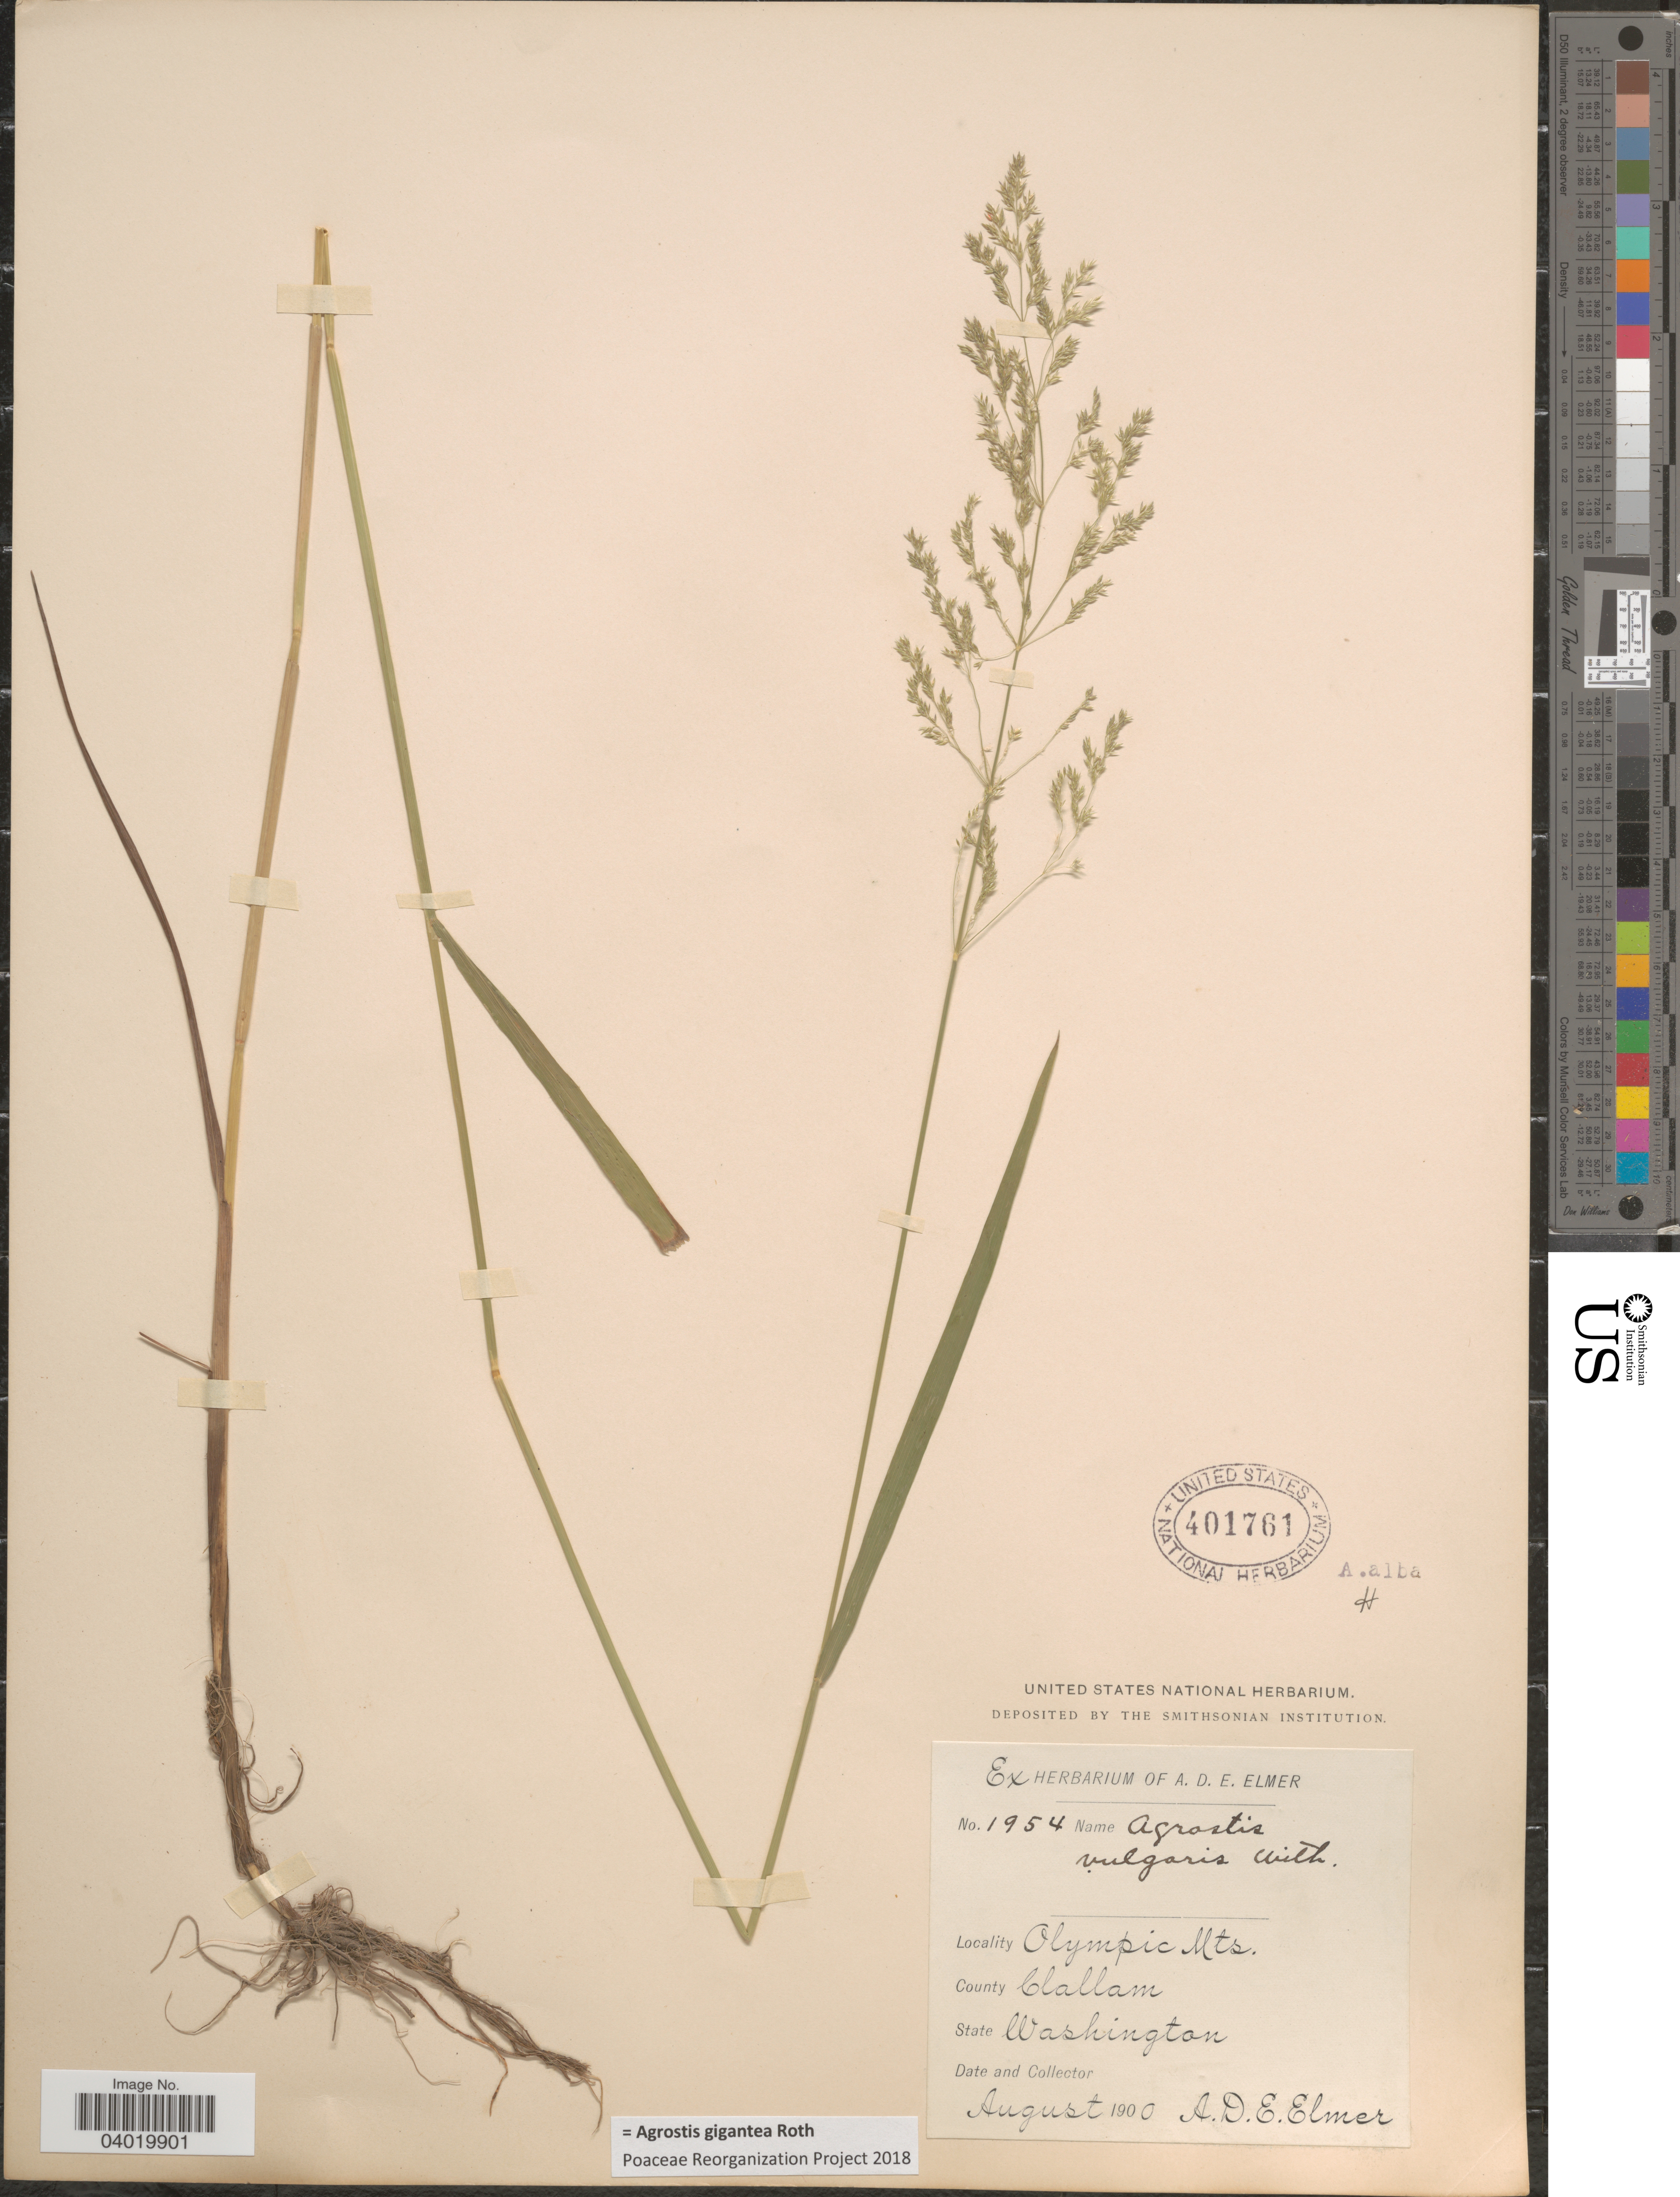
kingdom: Plantae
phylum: Tracheophyta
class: Liliopsida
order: Poales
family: Poaceae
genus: Agrostis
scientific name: Agrostis gigantea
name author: Roth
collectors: A. D. E. Elmer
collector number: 1954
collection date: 1900-08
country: United States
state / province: Washington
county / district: Clallam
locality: Olympic Mts. County Clallam.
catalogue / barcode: US 401761